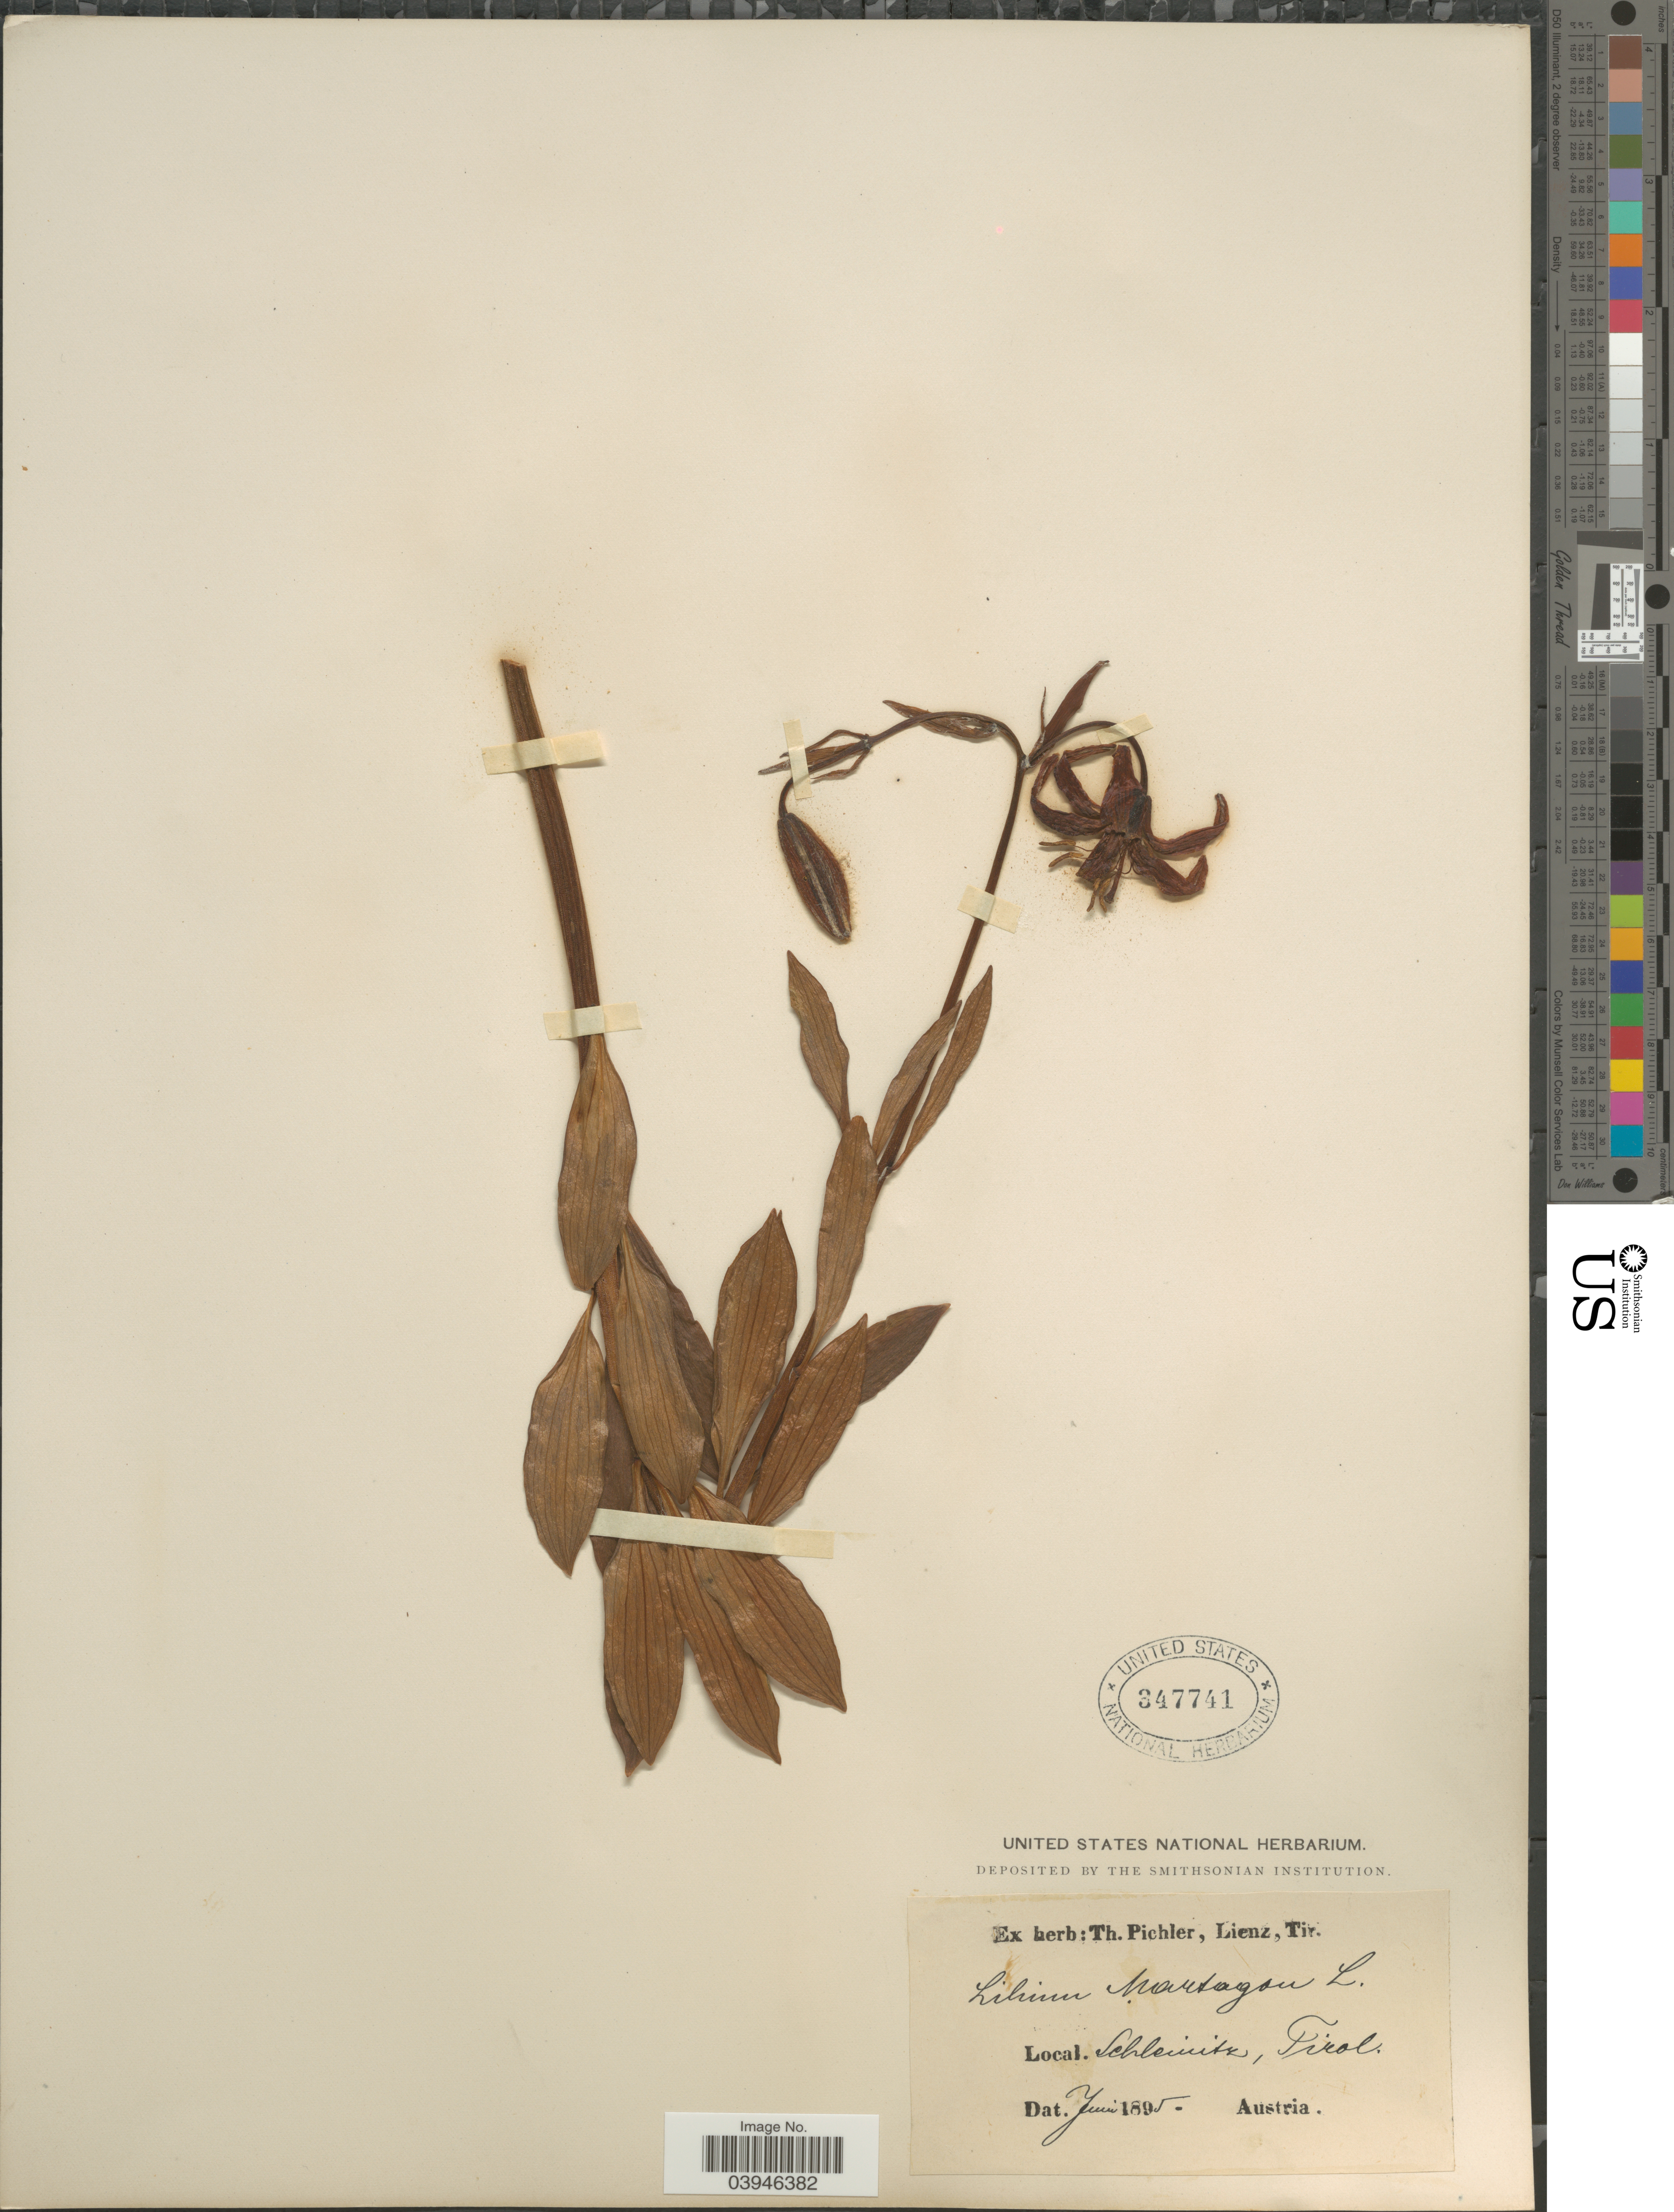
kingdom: Plantae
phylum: Tracheophyta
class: Liliopsida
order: Liliales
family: Liliaceae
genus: Lilium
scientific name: Lilium martagon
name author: L.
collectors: ex herb. T. Pichler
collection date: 1895-06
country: Austria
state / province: Tirol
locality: Schleinitz.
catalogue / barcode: US 347741